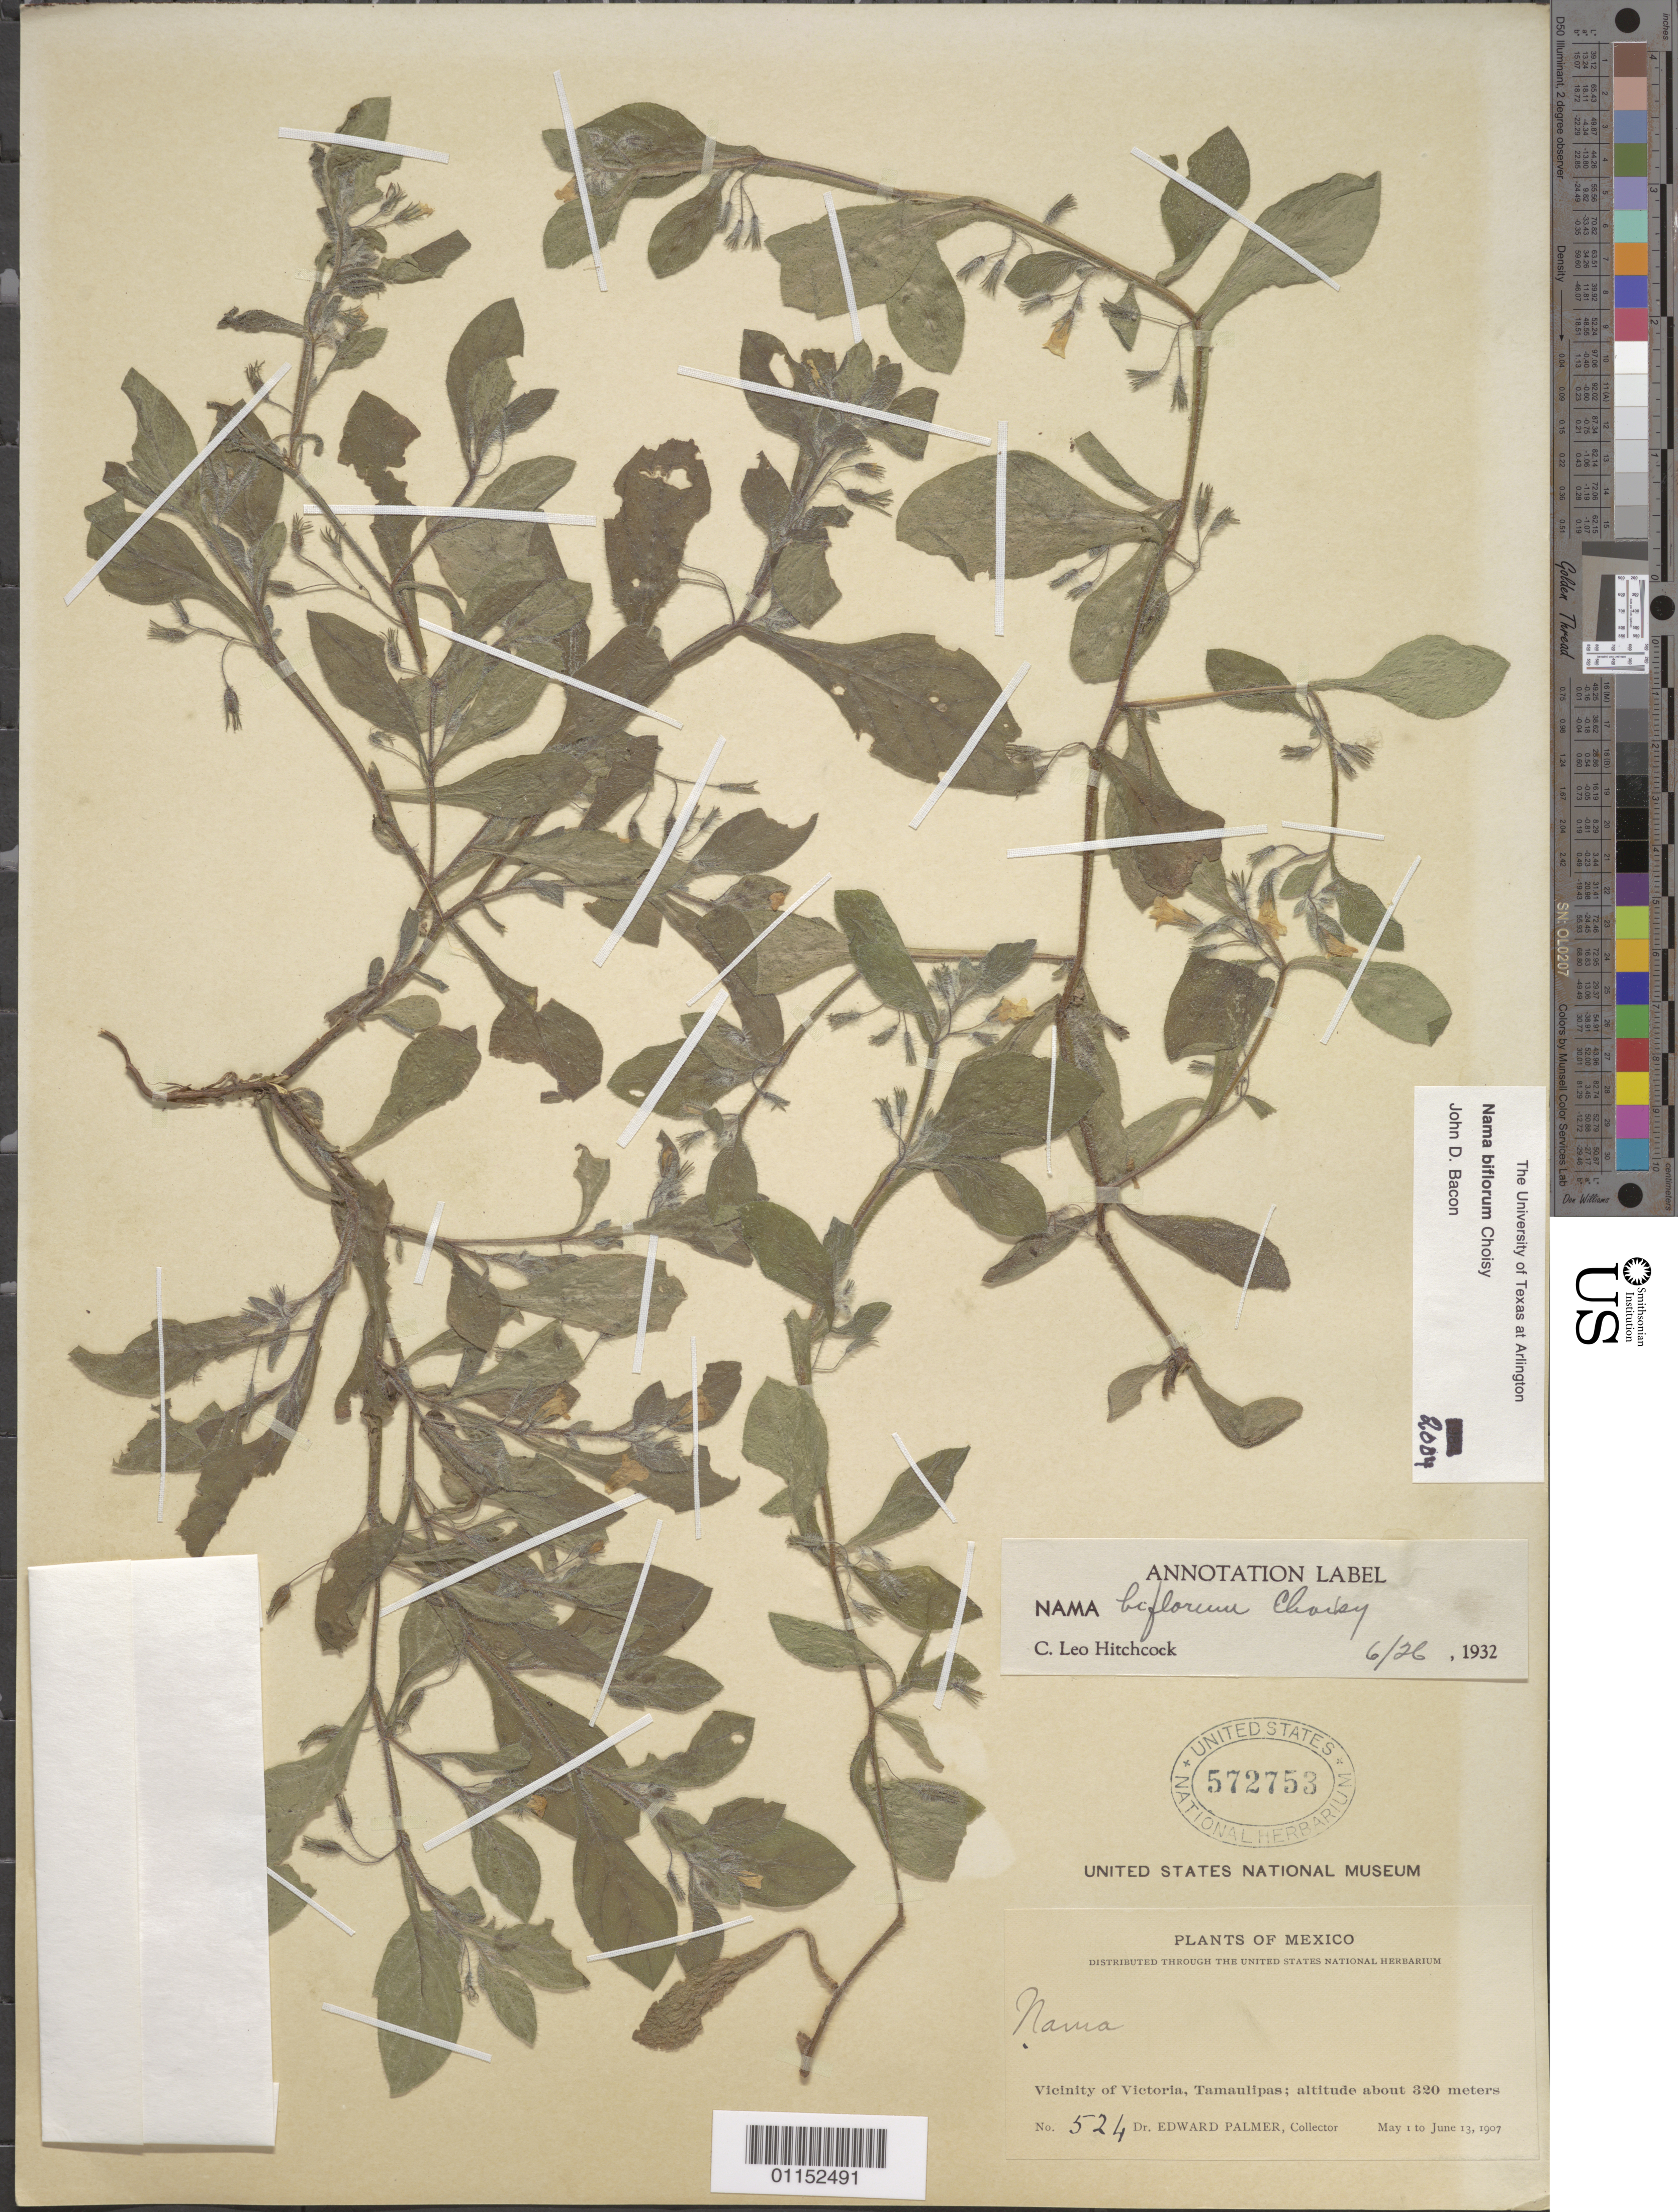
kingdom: Plantae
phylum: Tracheophyta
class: Magnoliopsida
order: Boraginales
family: Namaceae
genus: Nama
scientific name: Nama biflora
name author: Choisy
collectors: E. Palmer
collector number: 524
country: Mexico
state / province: Tamaulipas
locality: Victoria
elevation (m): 320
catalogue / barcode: US 572753